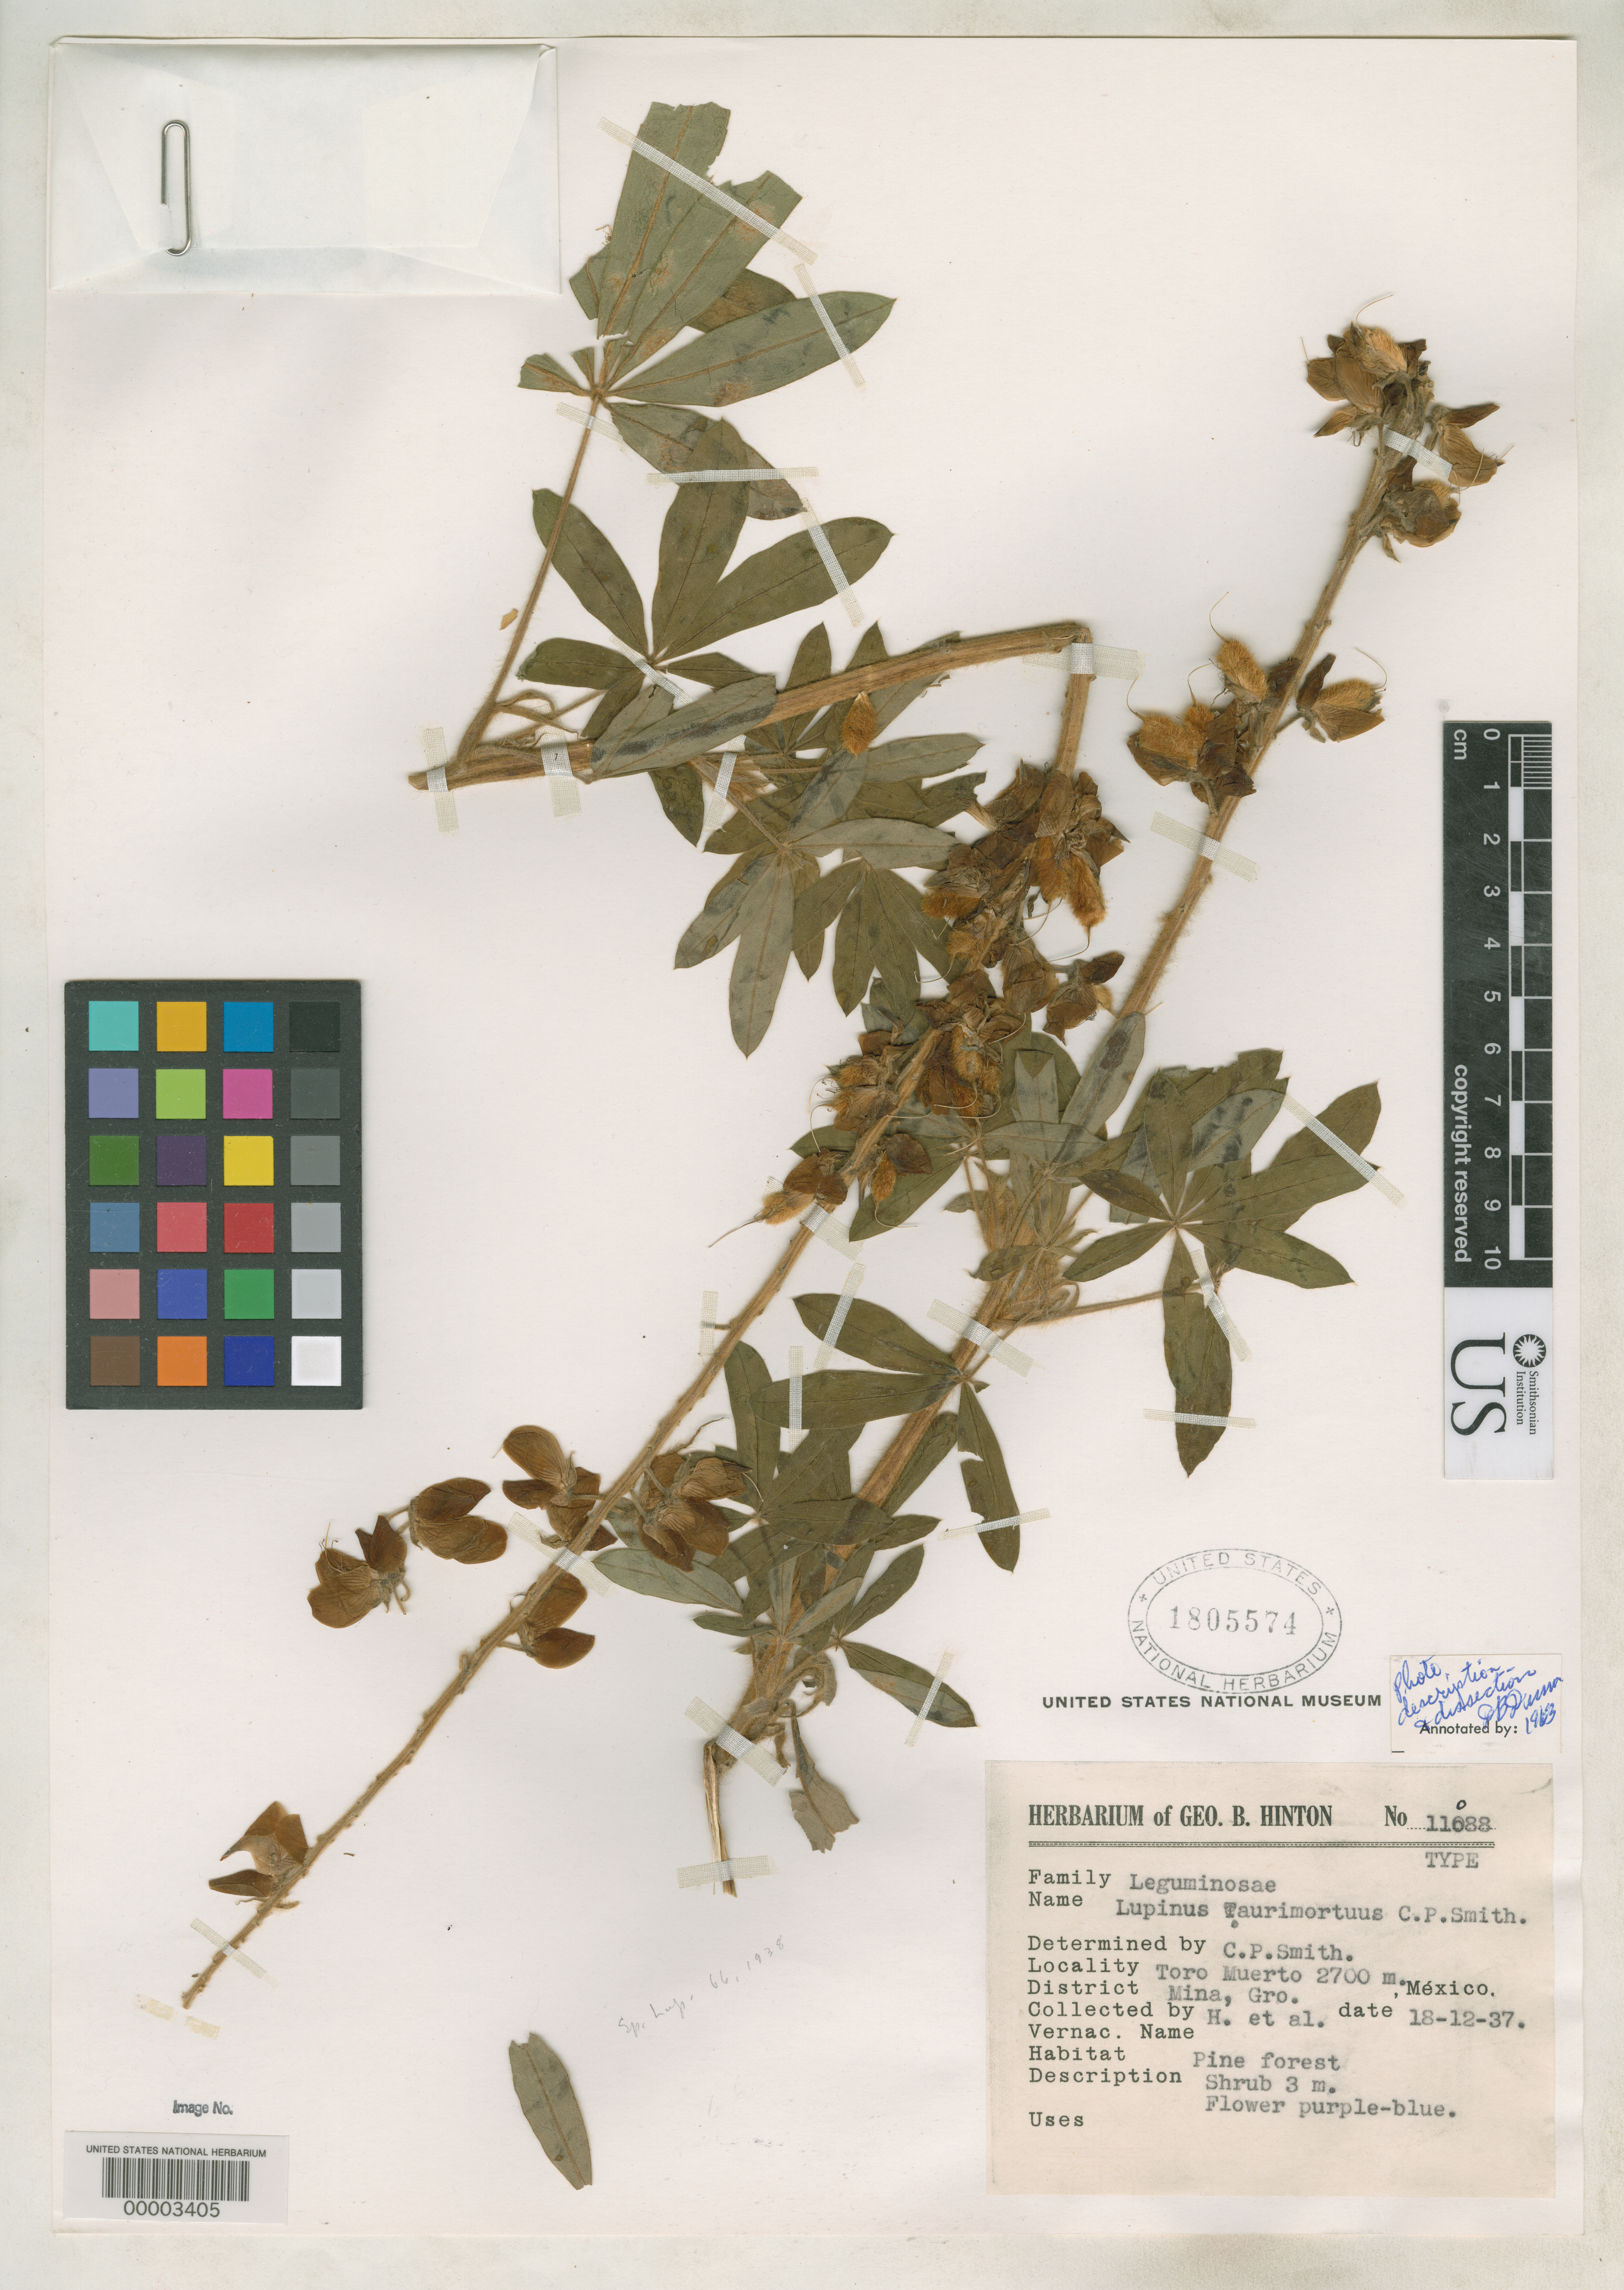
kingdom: Plantae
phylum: Tracheophyta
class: Magnoliopsida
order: Fabales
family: Fabaceae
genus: Lupinus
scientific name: Lupinus taurimortuus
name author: C.P. Sm.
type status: Isotype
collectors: G. B. Hinton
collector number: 11088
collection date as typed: Dec 1937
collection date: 1937-12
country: Mexico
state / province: Guerrero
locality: Toro Muerto.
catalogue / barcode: US 1805574